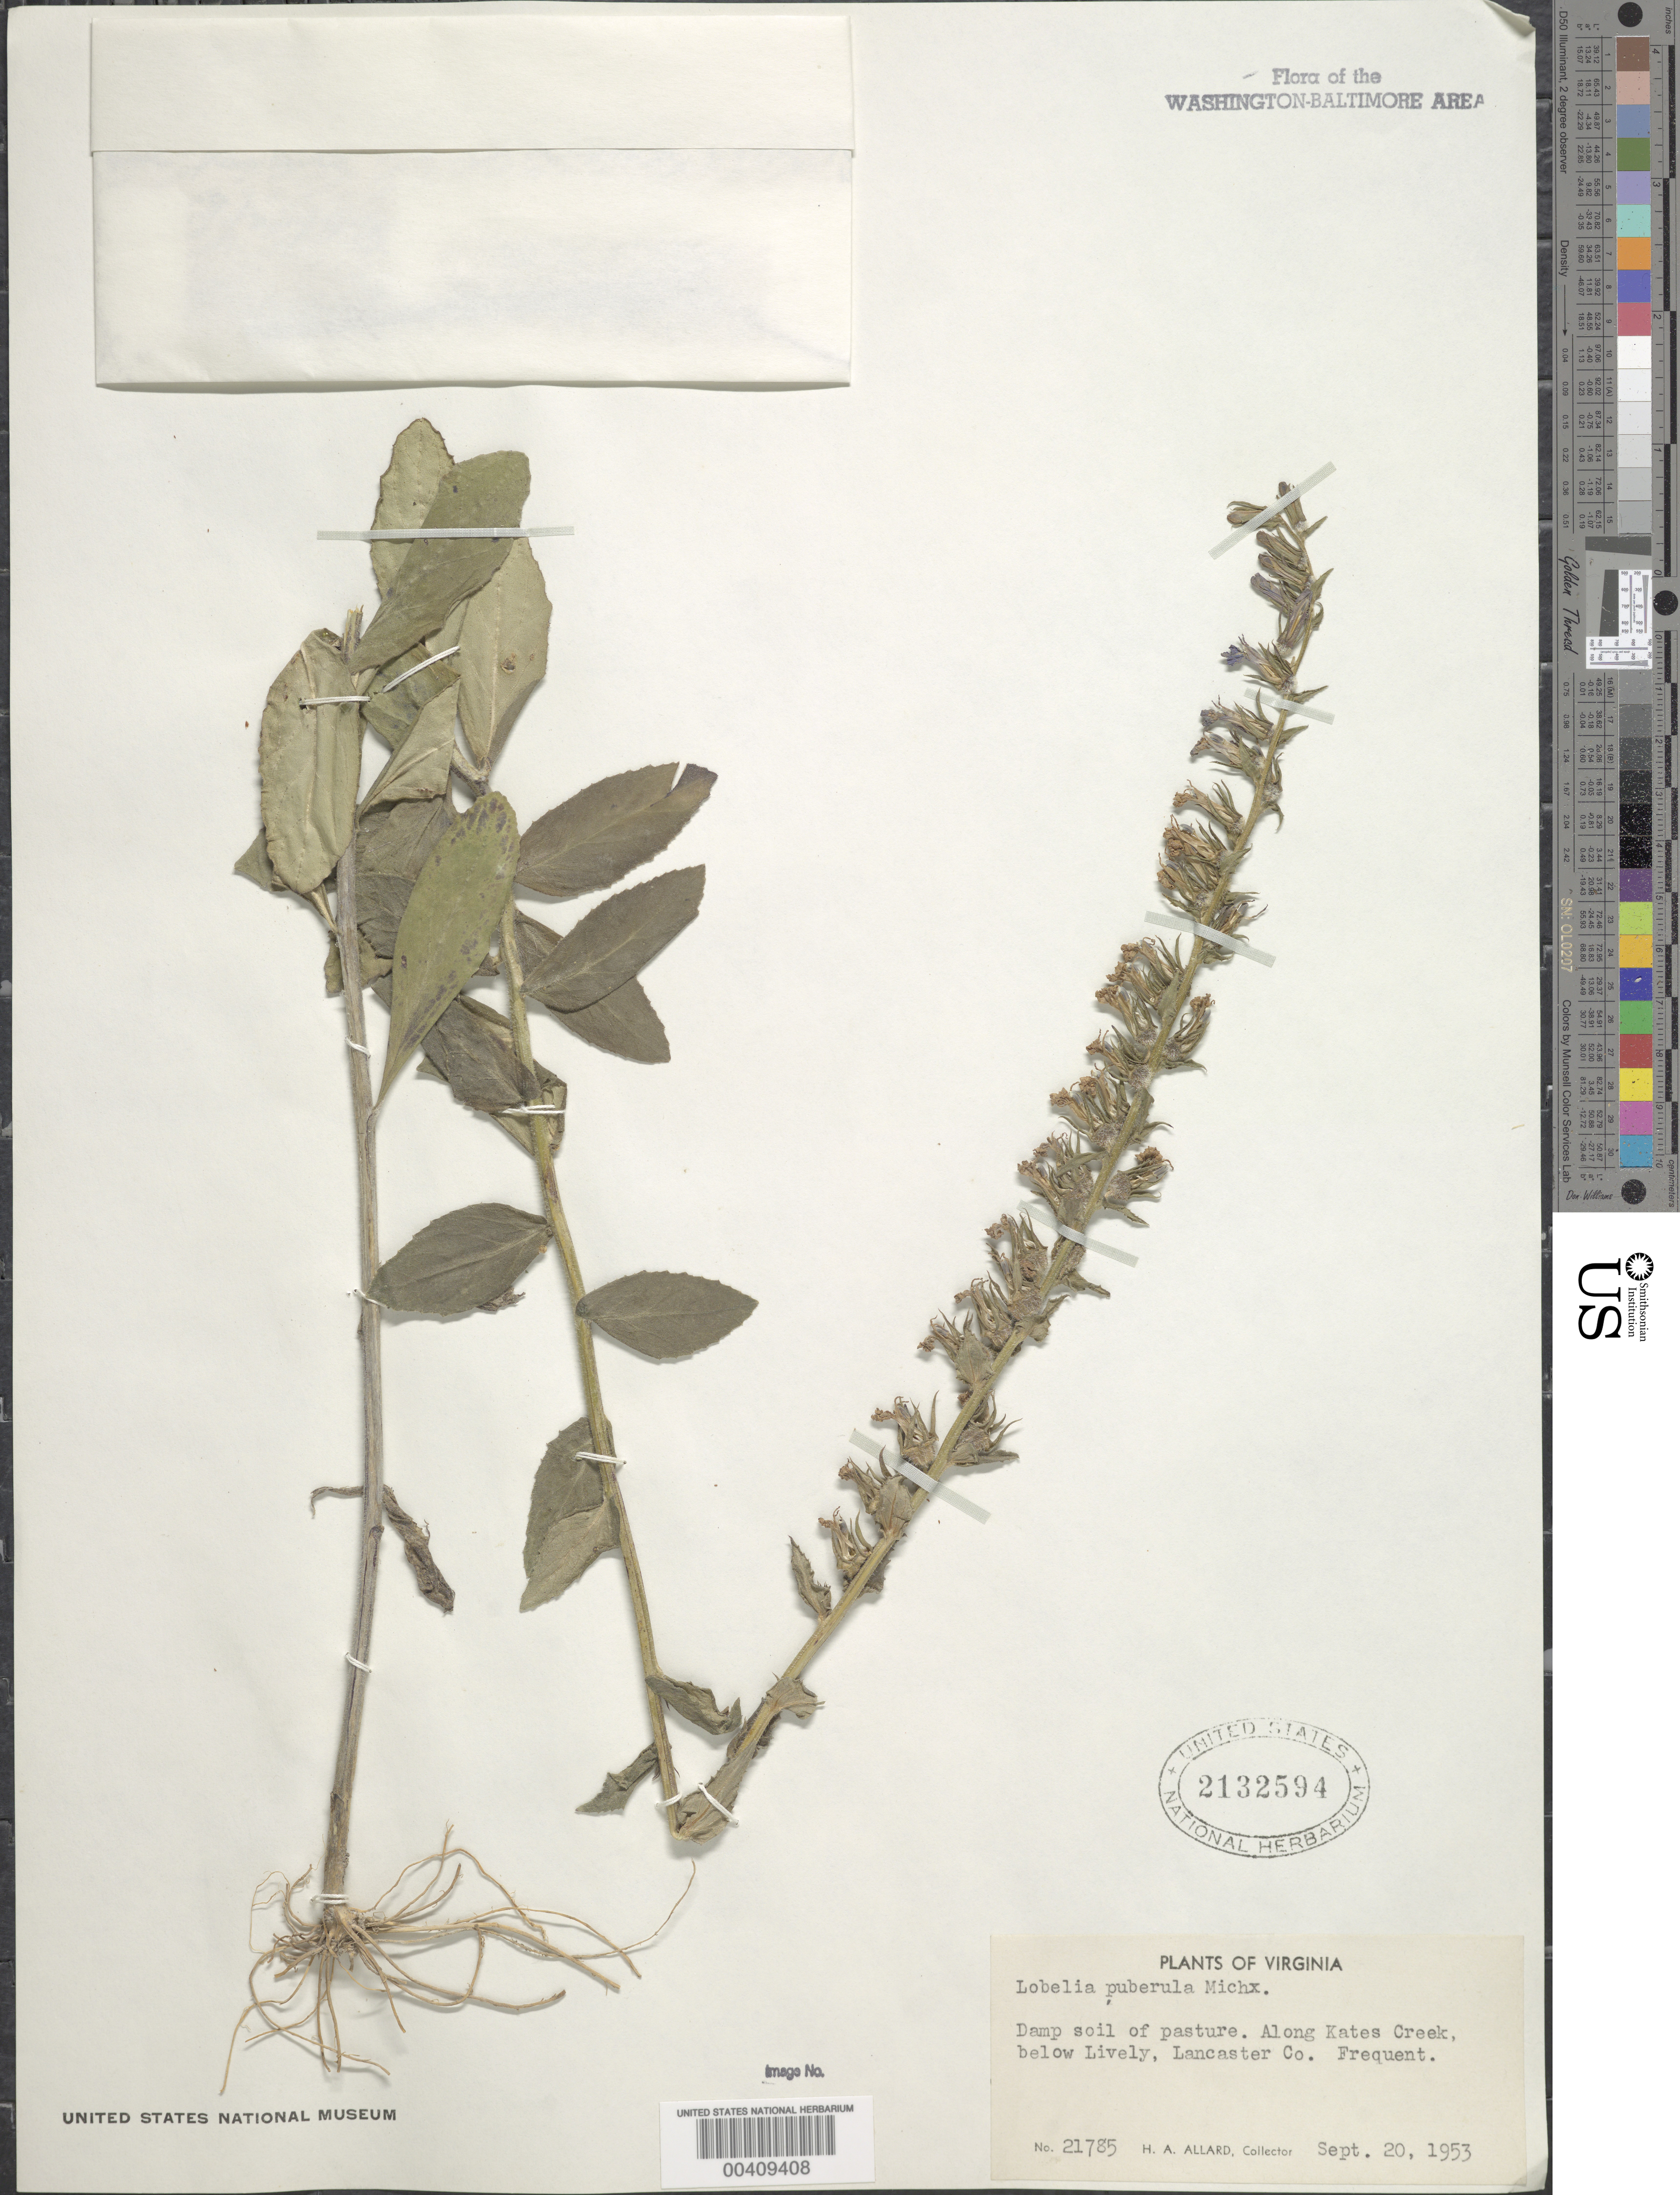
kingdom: Plantae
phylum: Tracheophyta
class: Magnoliopsida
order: Asterales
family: Campanulaceae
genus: Lobelia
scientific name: Lobelia puberula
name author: Michx.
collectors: H. A. Allard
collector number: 21785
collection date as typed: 20 Sep 1953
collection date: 1953-09-20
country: United States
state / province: Virginia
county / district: Lancaster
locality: Kates Creek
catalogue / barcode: US 2132594